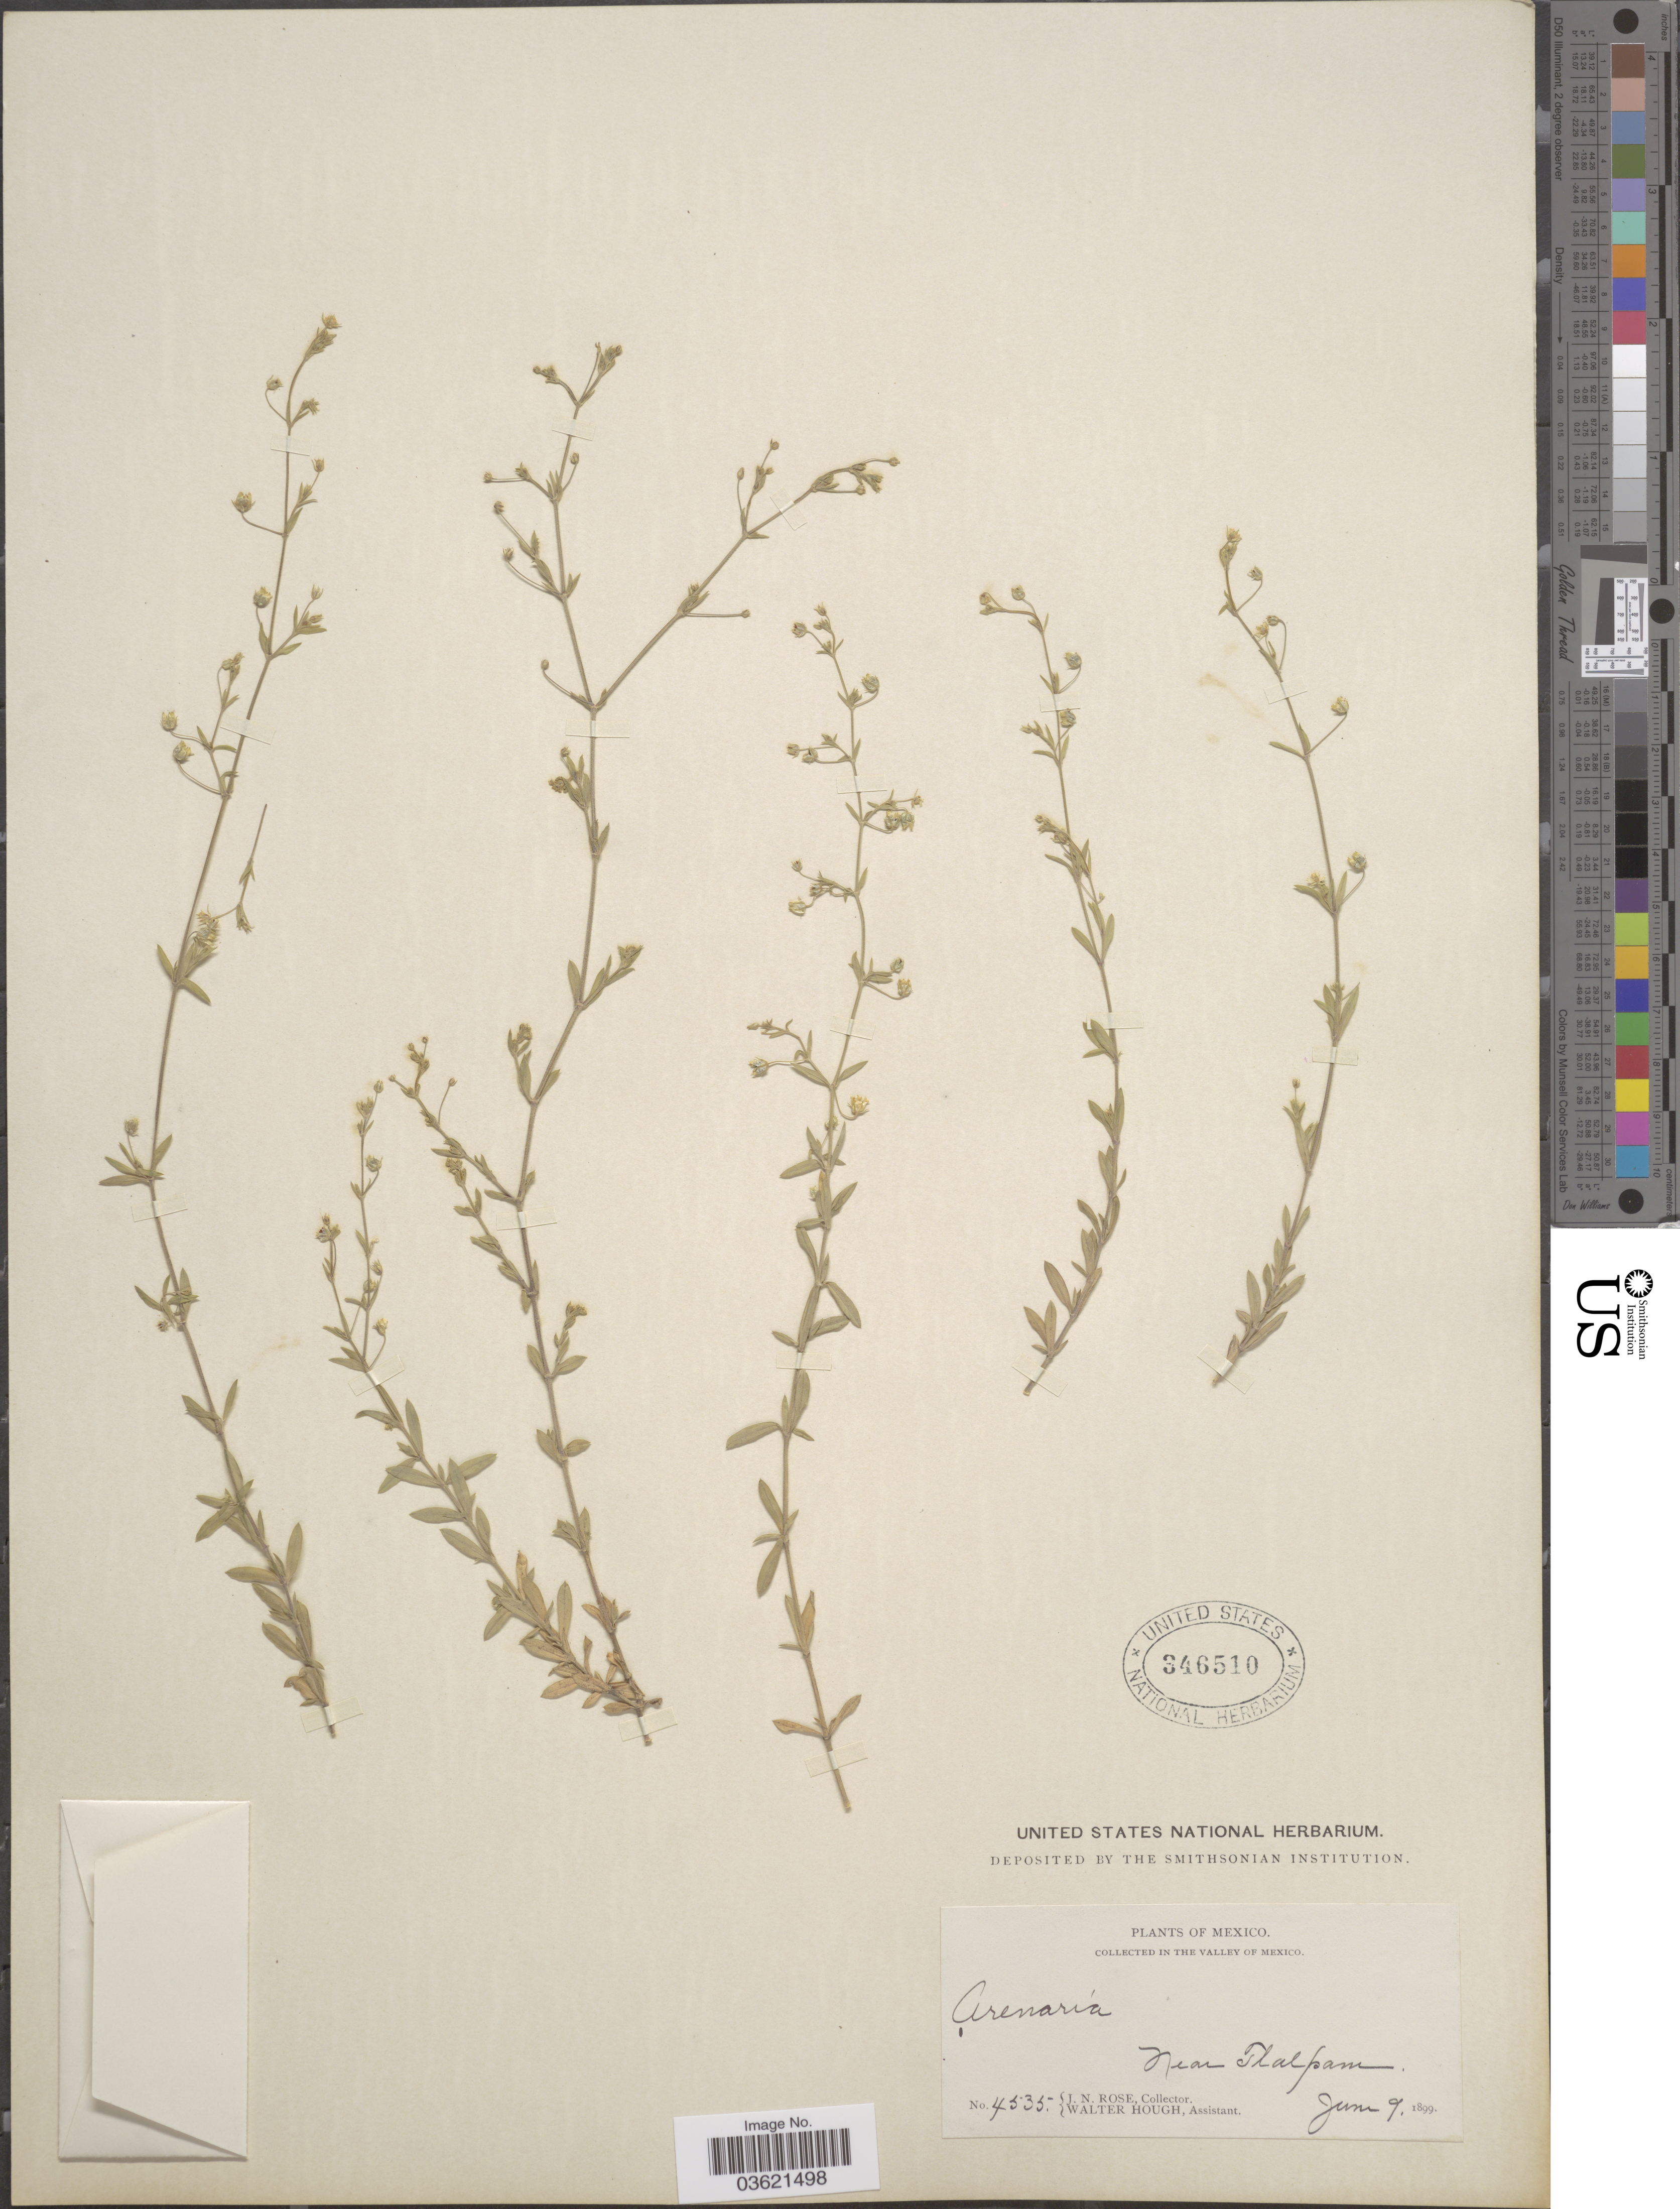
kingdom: Plantae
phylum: Tracheophyta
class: Magnoliopsida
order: Caryophyllales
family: Caryophyllaceae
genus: Arenaria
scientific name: Arenaria lanuginosa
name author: (Michx.) Rohrb.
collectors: J. N. Rose & W. Hough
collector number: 4535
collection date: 1899-06-09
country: Mexico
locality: In the valley of Mexico. Near Tlalpam.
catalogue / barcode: US 346510